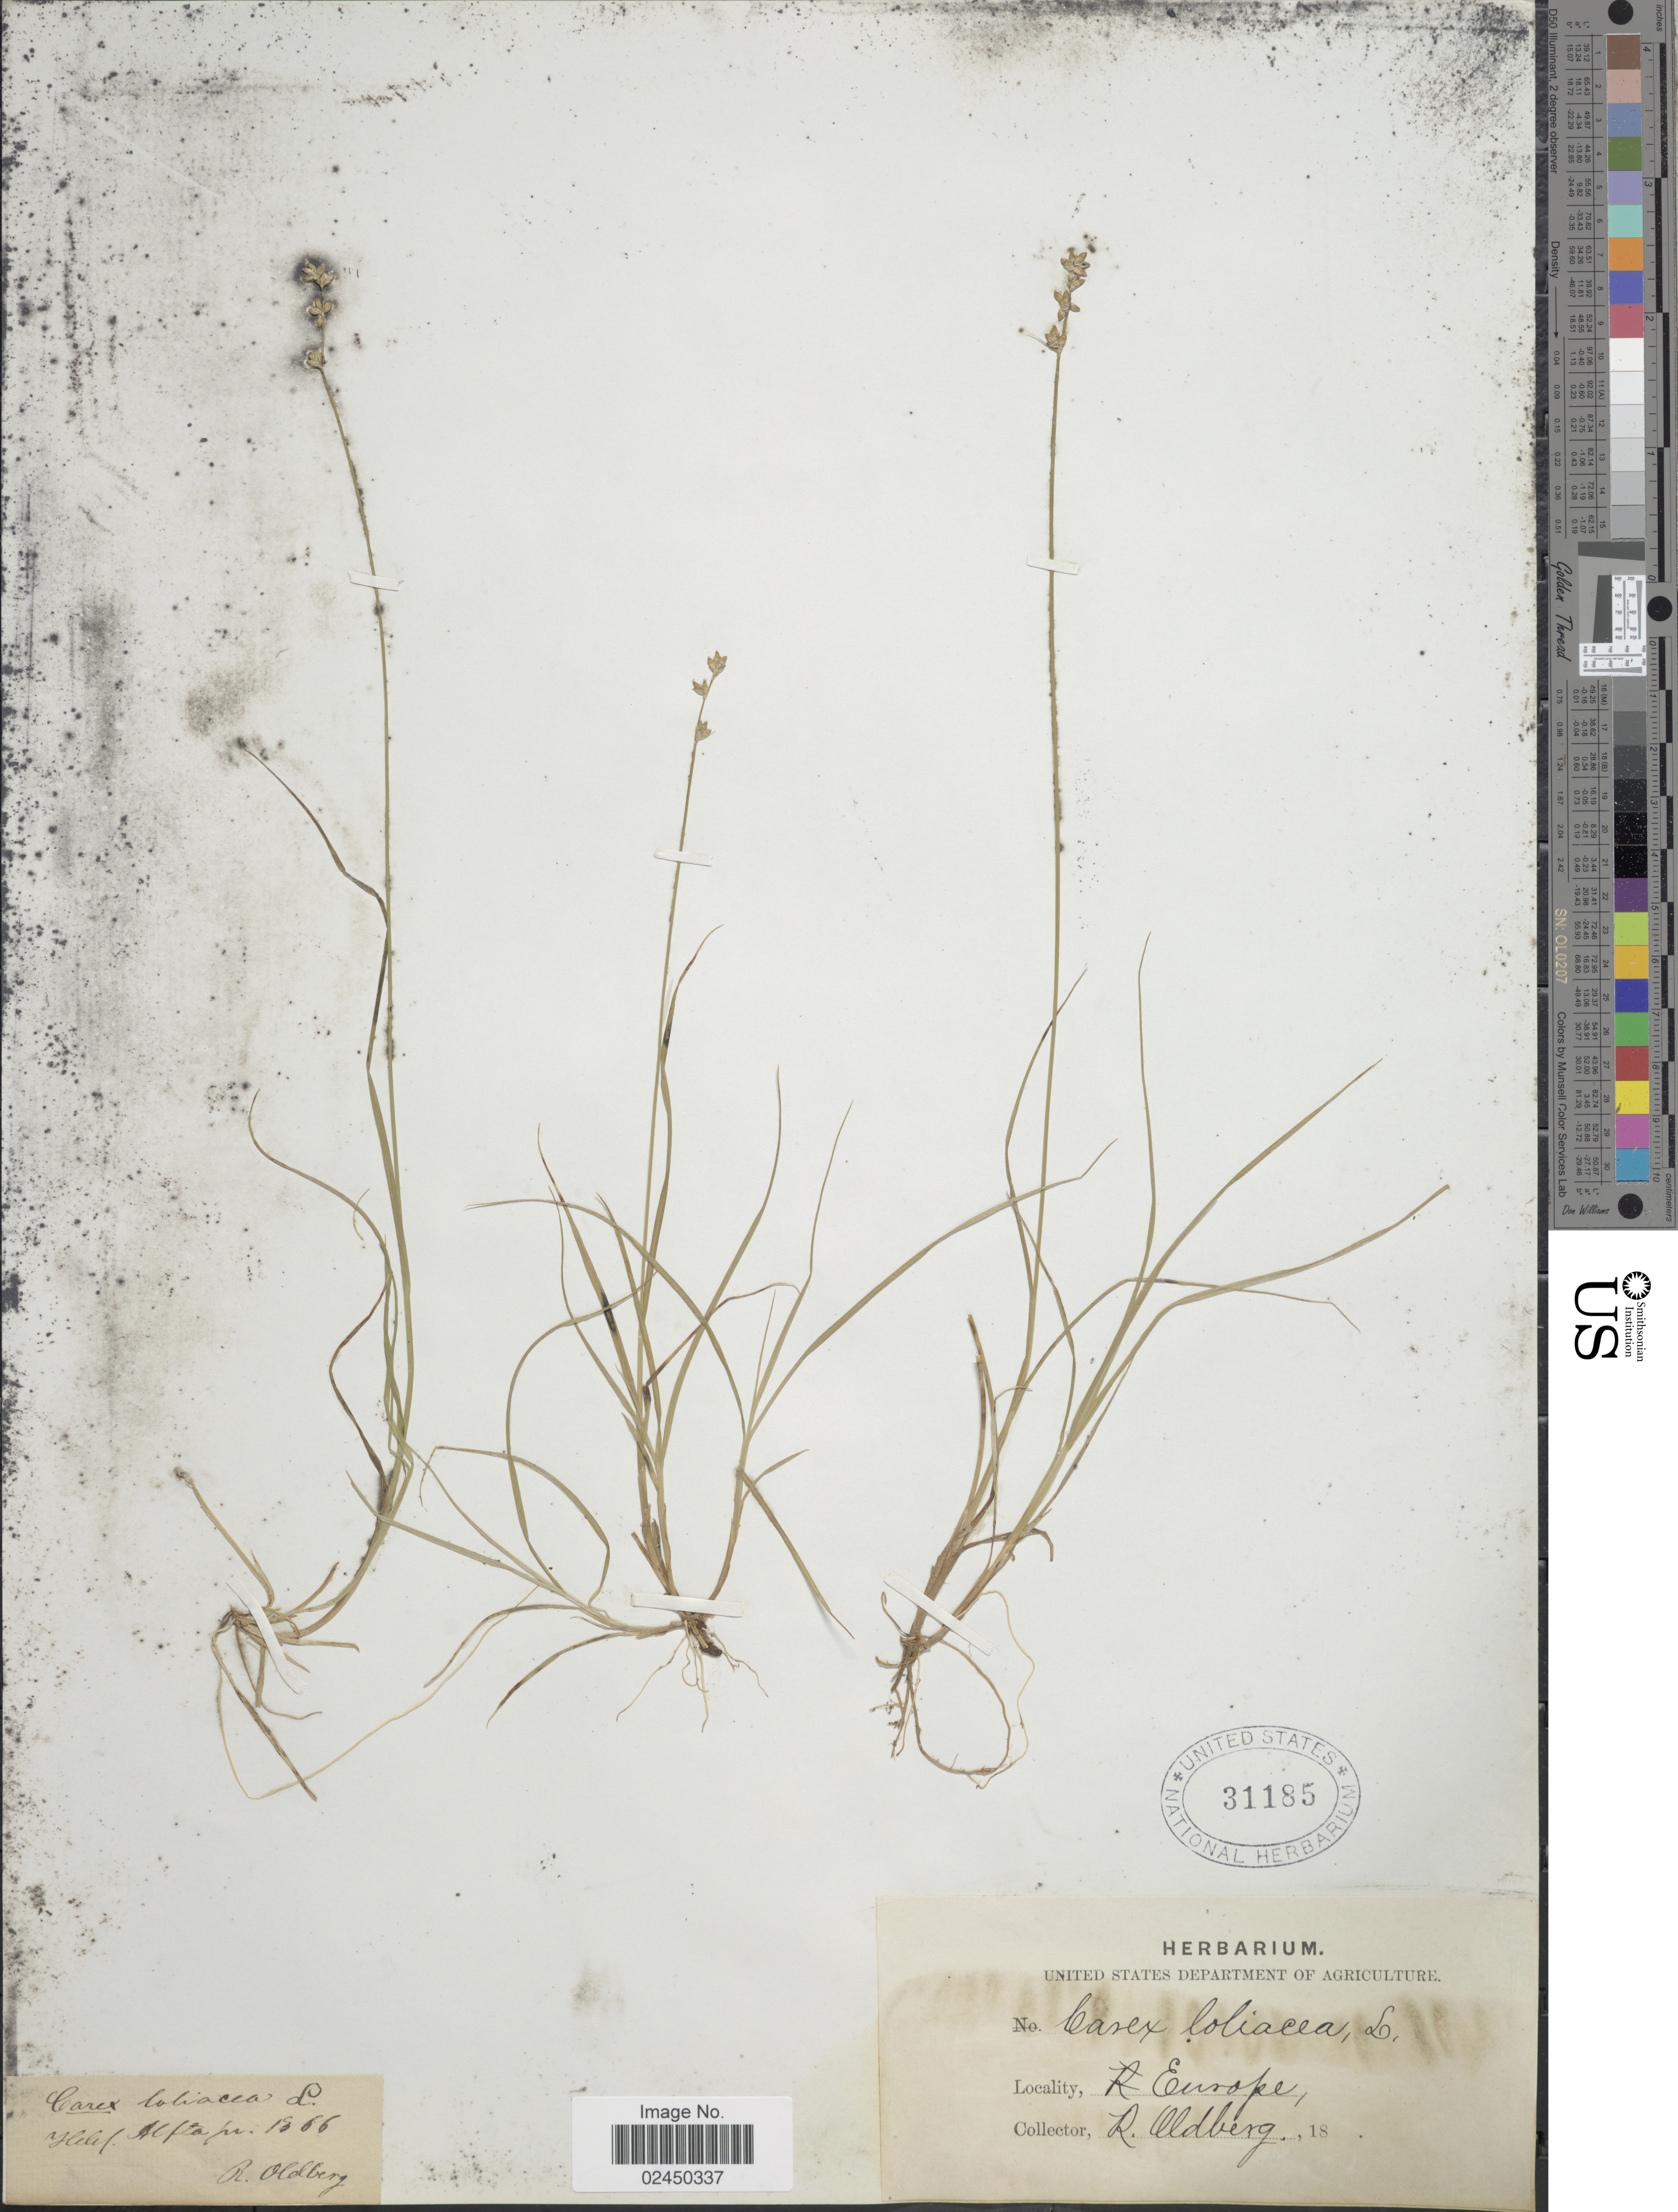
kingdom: Plantae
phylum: Tracheophyta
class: Liliopsida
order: Poales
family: Cyperaceae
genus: Carex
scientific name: Carex loliacea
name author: L.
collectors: R. Oldberg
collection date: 1866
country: Sweden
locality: Europe, Helit Alfa pr.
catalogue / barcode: US 31185